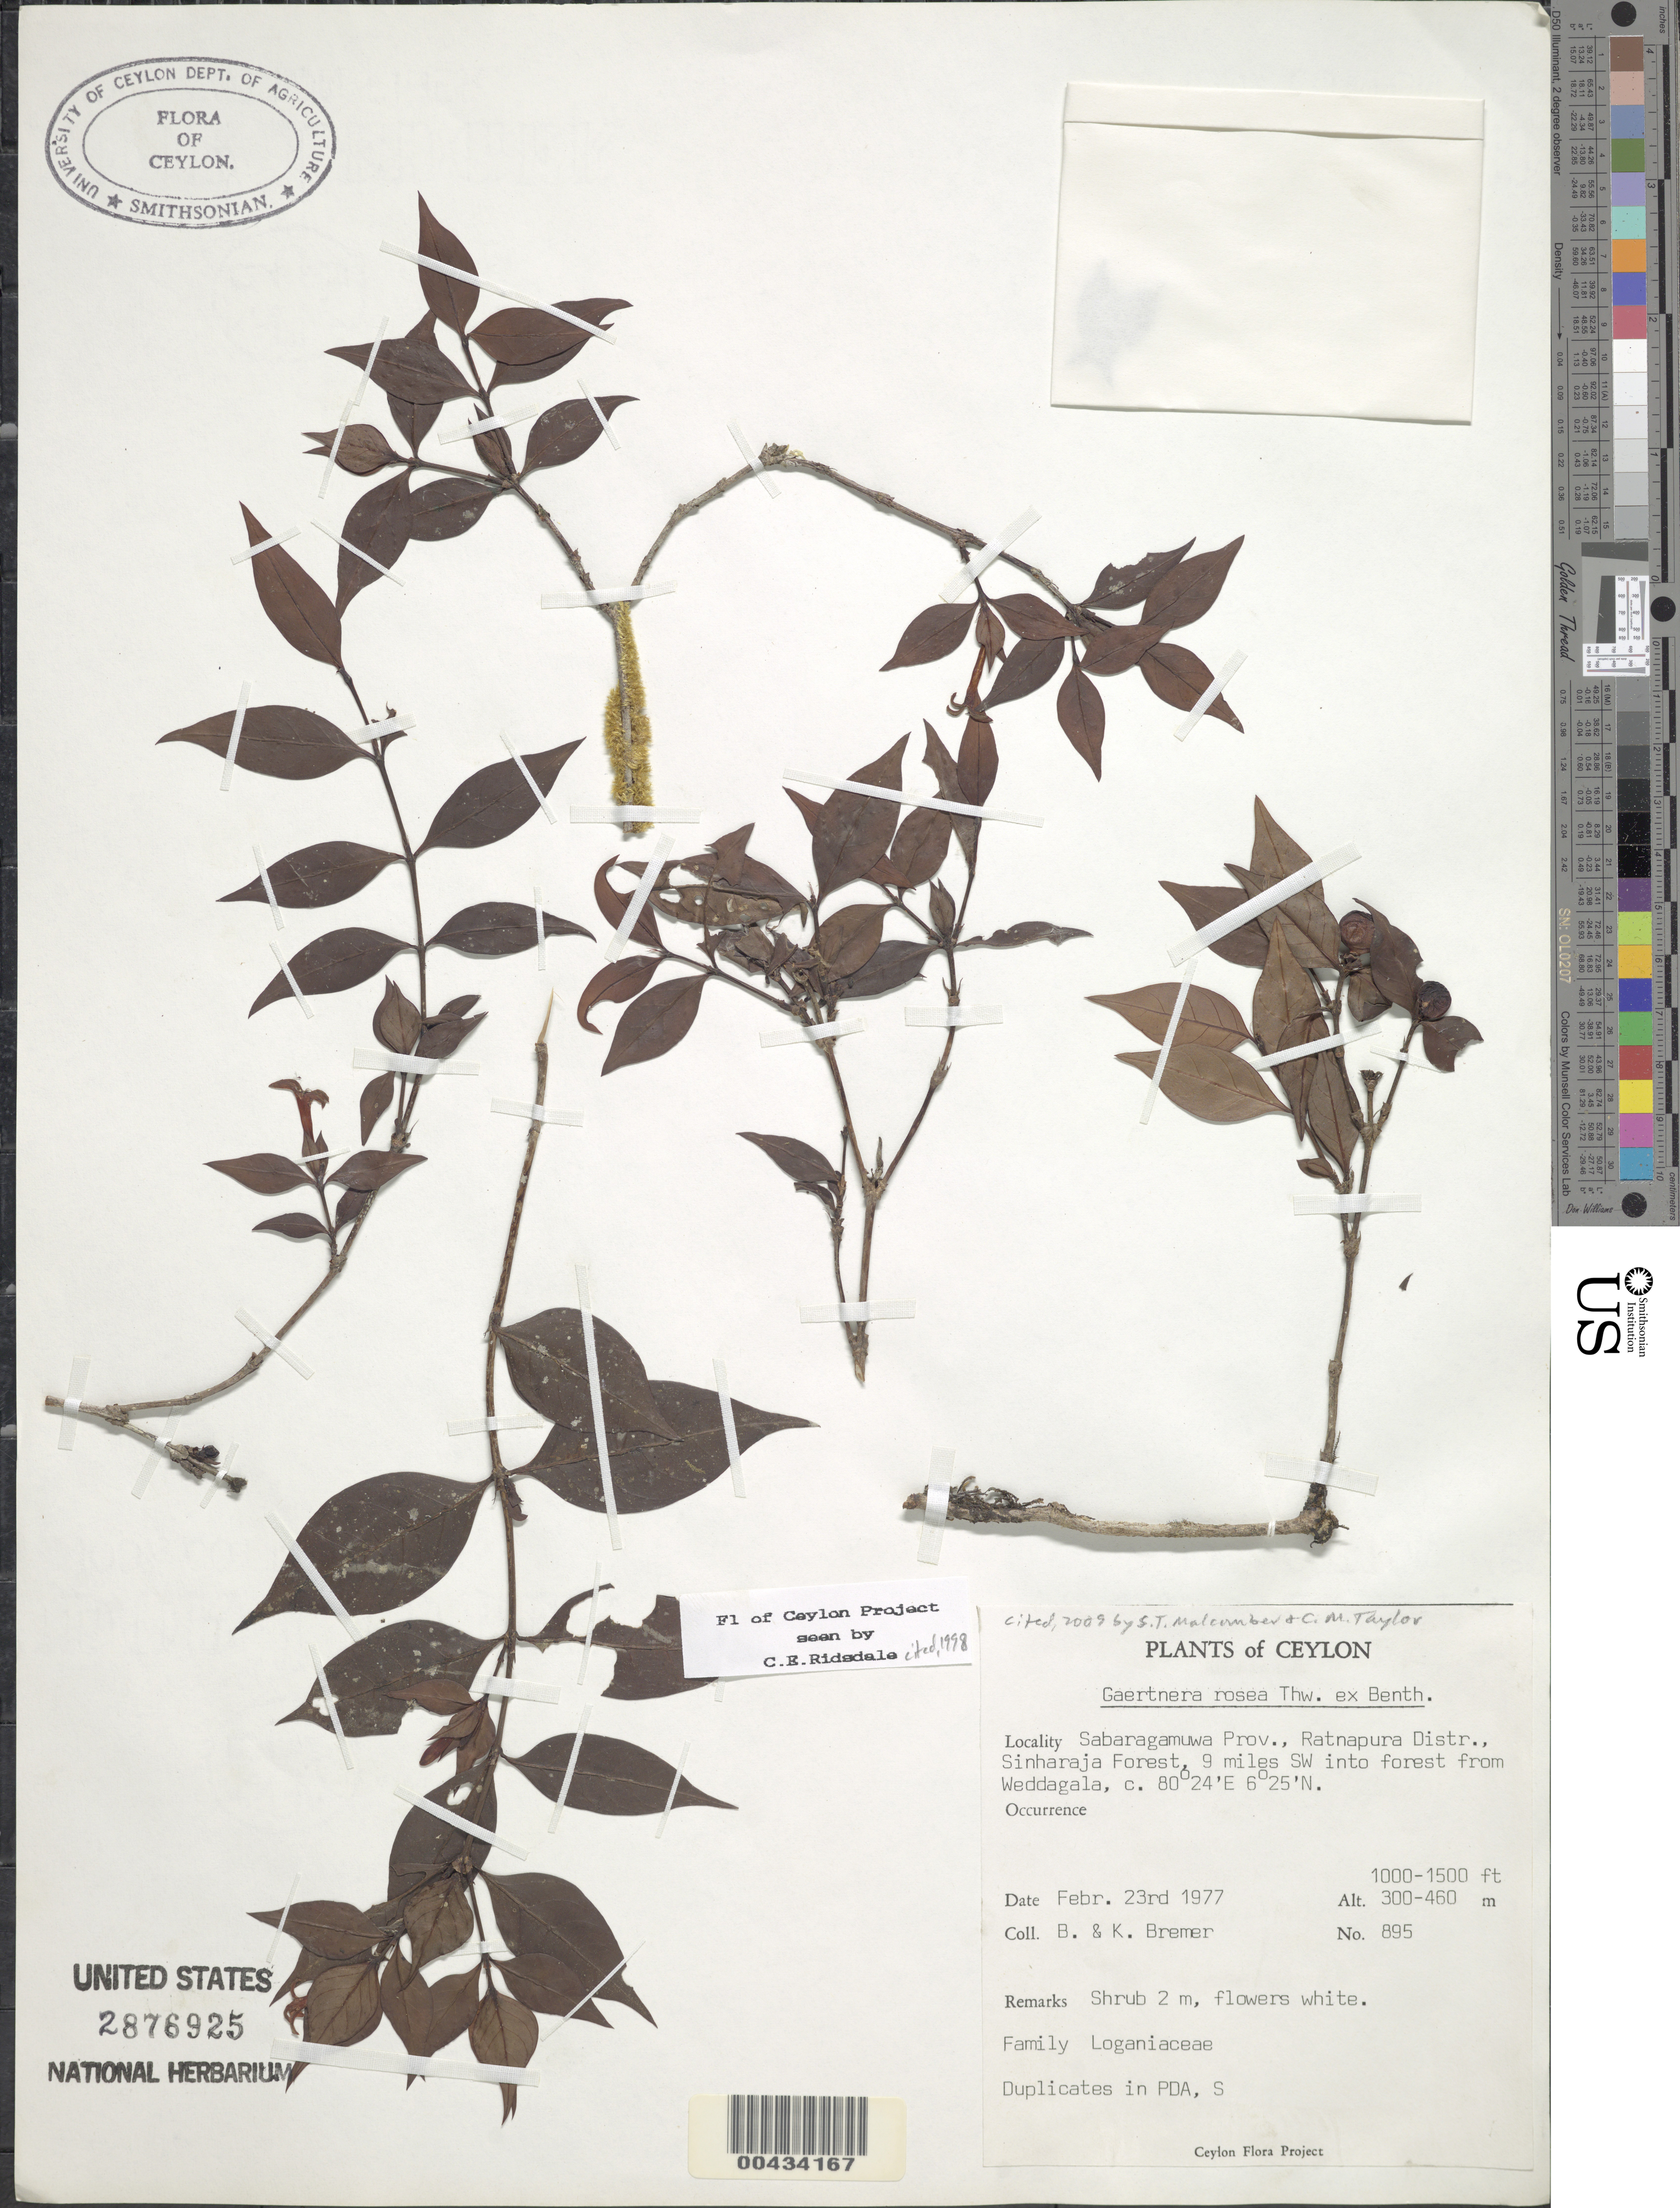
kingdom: Plantae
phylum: Tracheophyta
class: Magnoliopsida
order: Gentianales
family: Rubiaceae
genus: Gaertnera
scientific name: Gaertnera rosea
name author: Thwaites ex Benth.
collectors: B. Bremer & K. Bremer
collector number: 895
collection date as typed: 23 Feb 1977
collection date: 1977-02-23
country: Sri Lanka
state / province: Sabaragamuwa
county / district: Ratnapura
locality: Sinharaja For, 9 mi SW into forest from Weddagala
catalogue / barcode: US 2876925